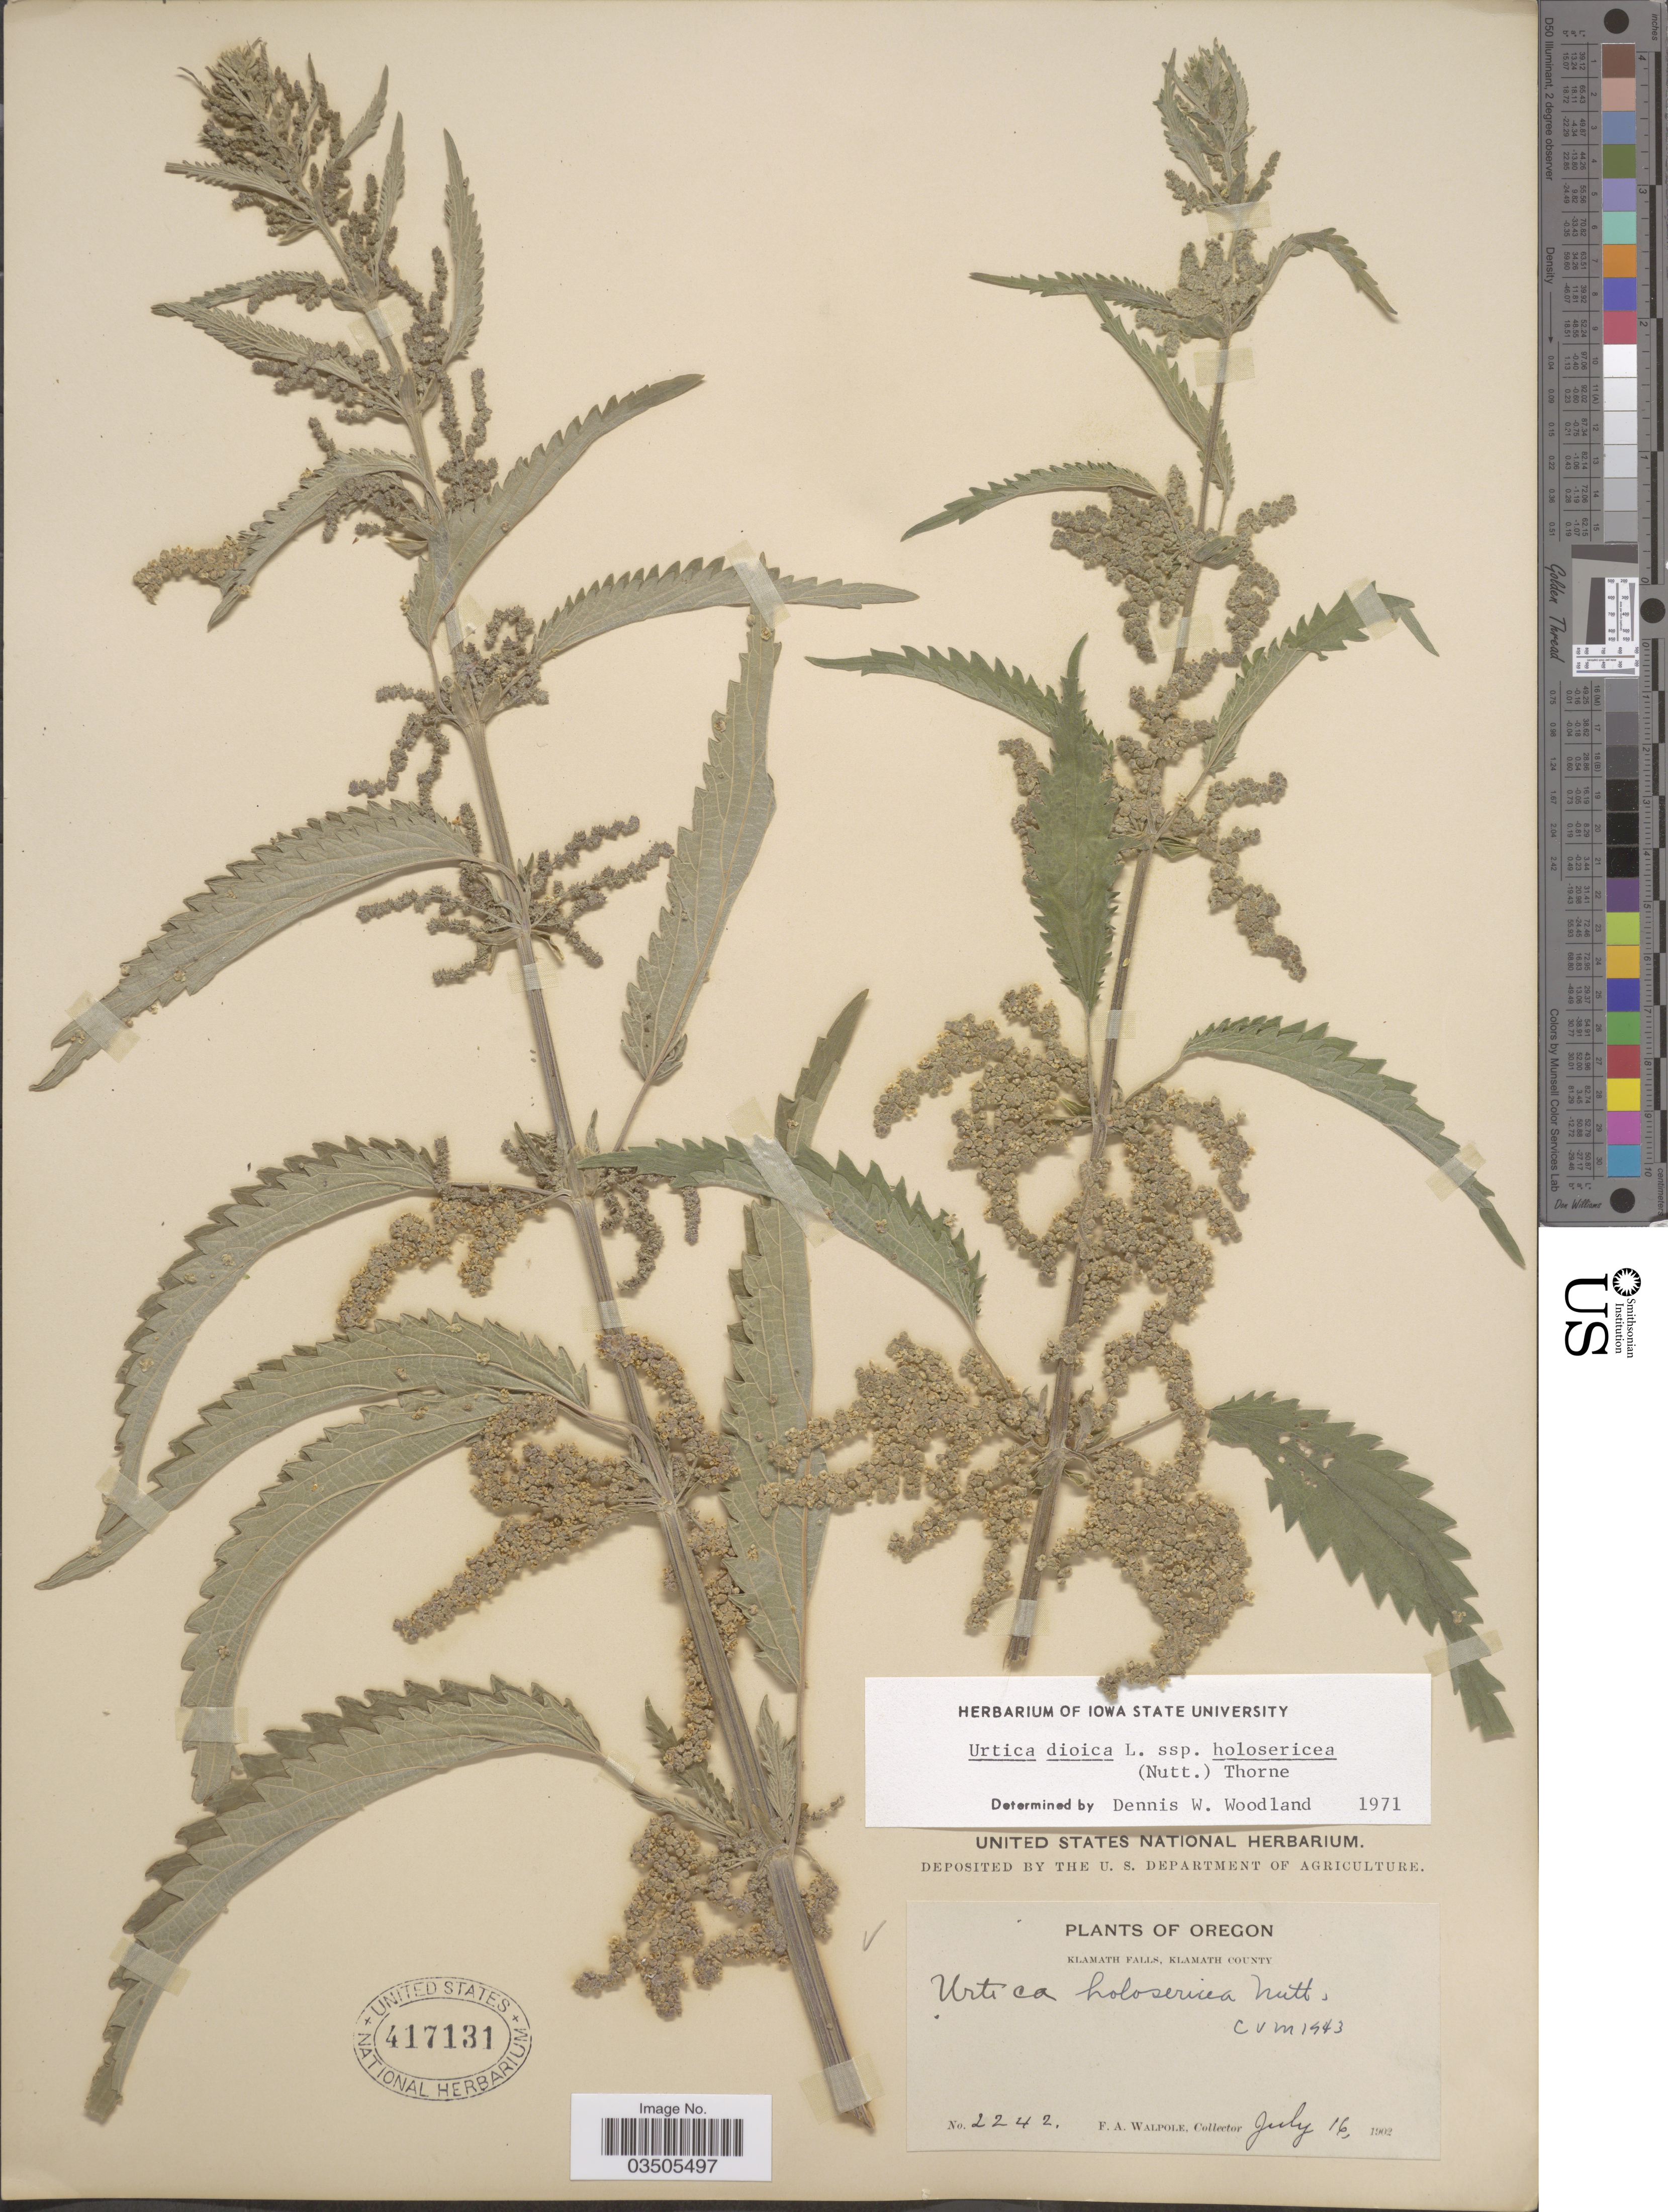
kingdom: Plantae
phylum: Tracheophyta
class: Magnoliopsida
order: Rosales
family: Urticaceae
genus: Urtica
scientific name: Urtica dioica subsp. holosericea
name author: (Nutt.) Thorne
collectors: F. Walpole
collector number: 2242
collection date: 1902-07-16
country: United States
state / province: Oregon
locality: Klamath Falls, Klamath County.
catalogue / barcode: US 417131